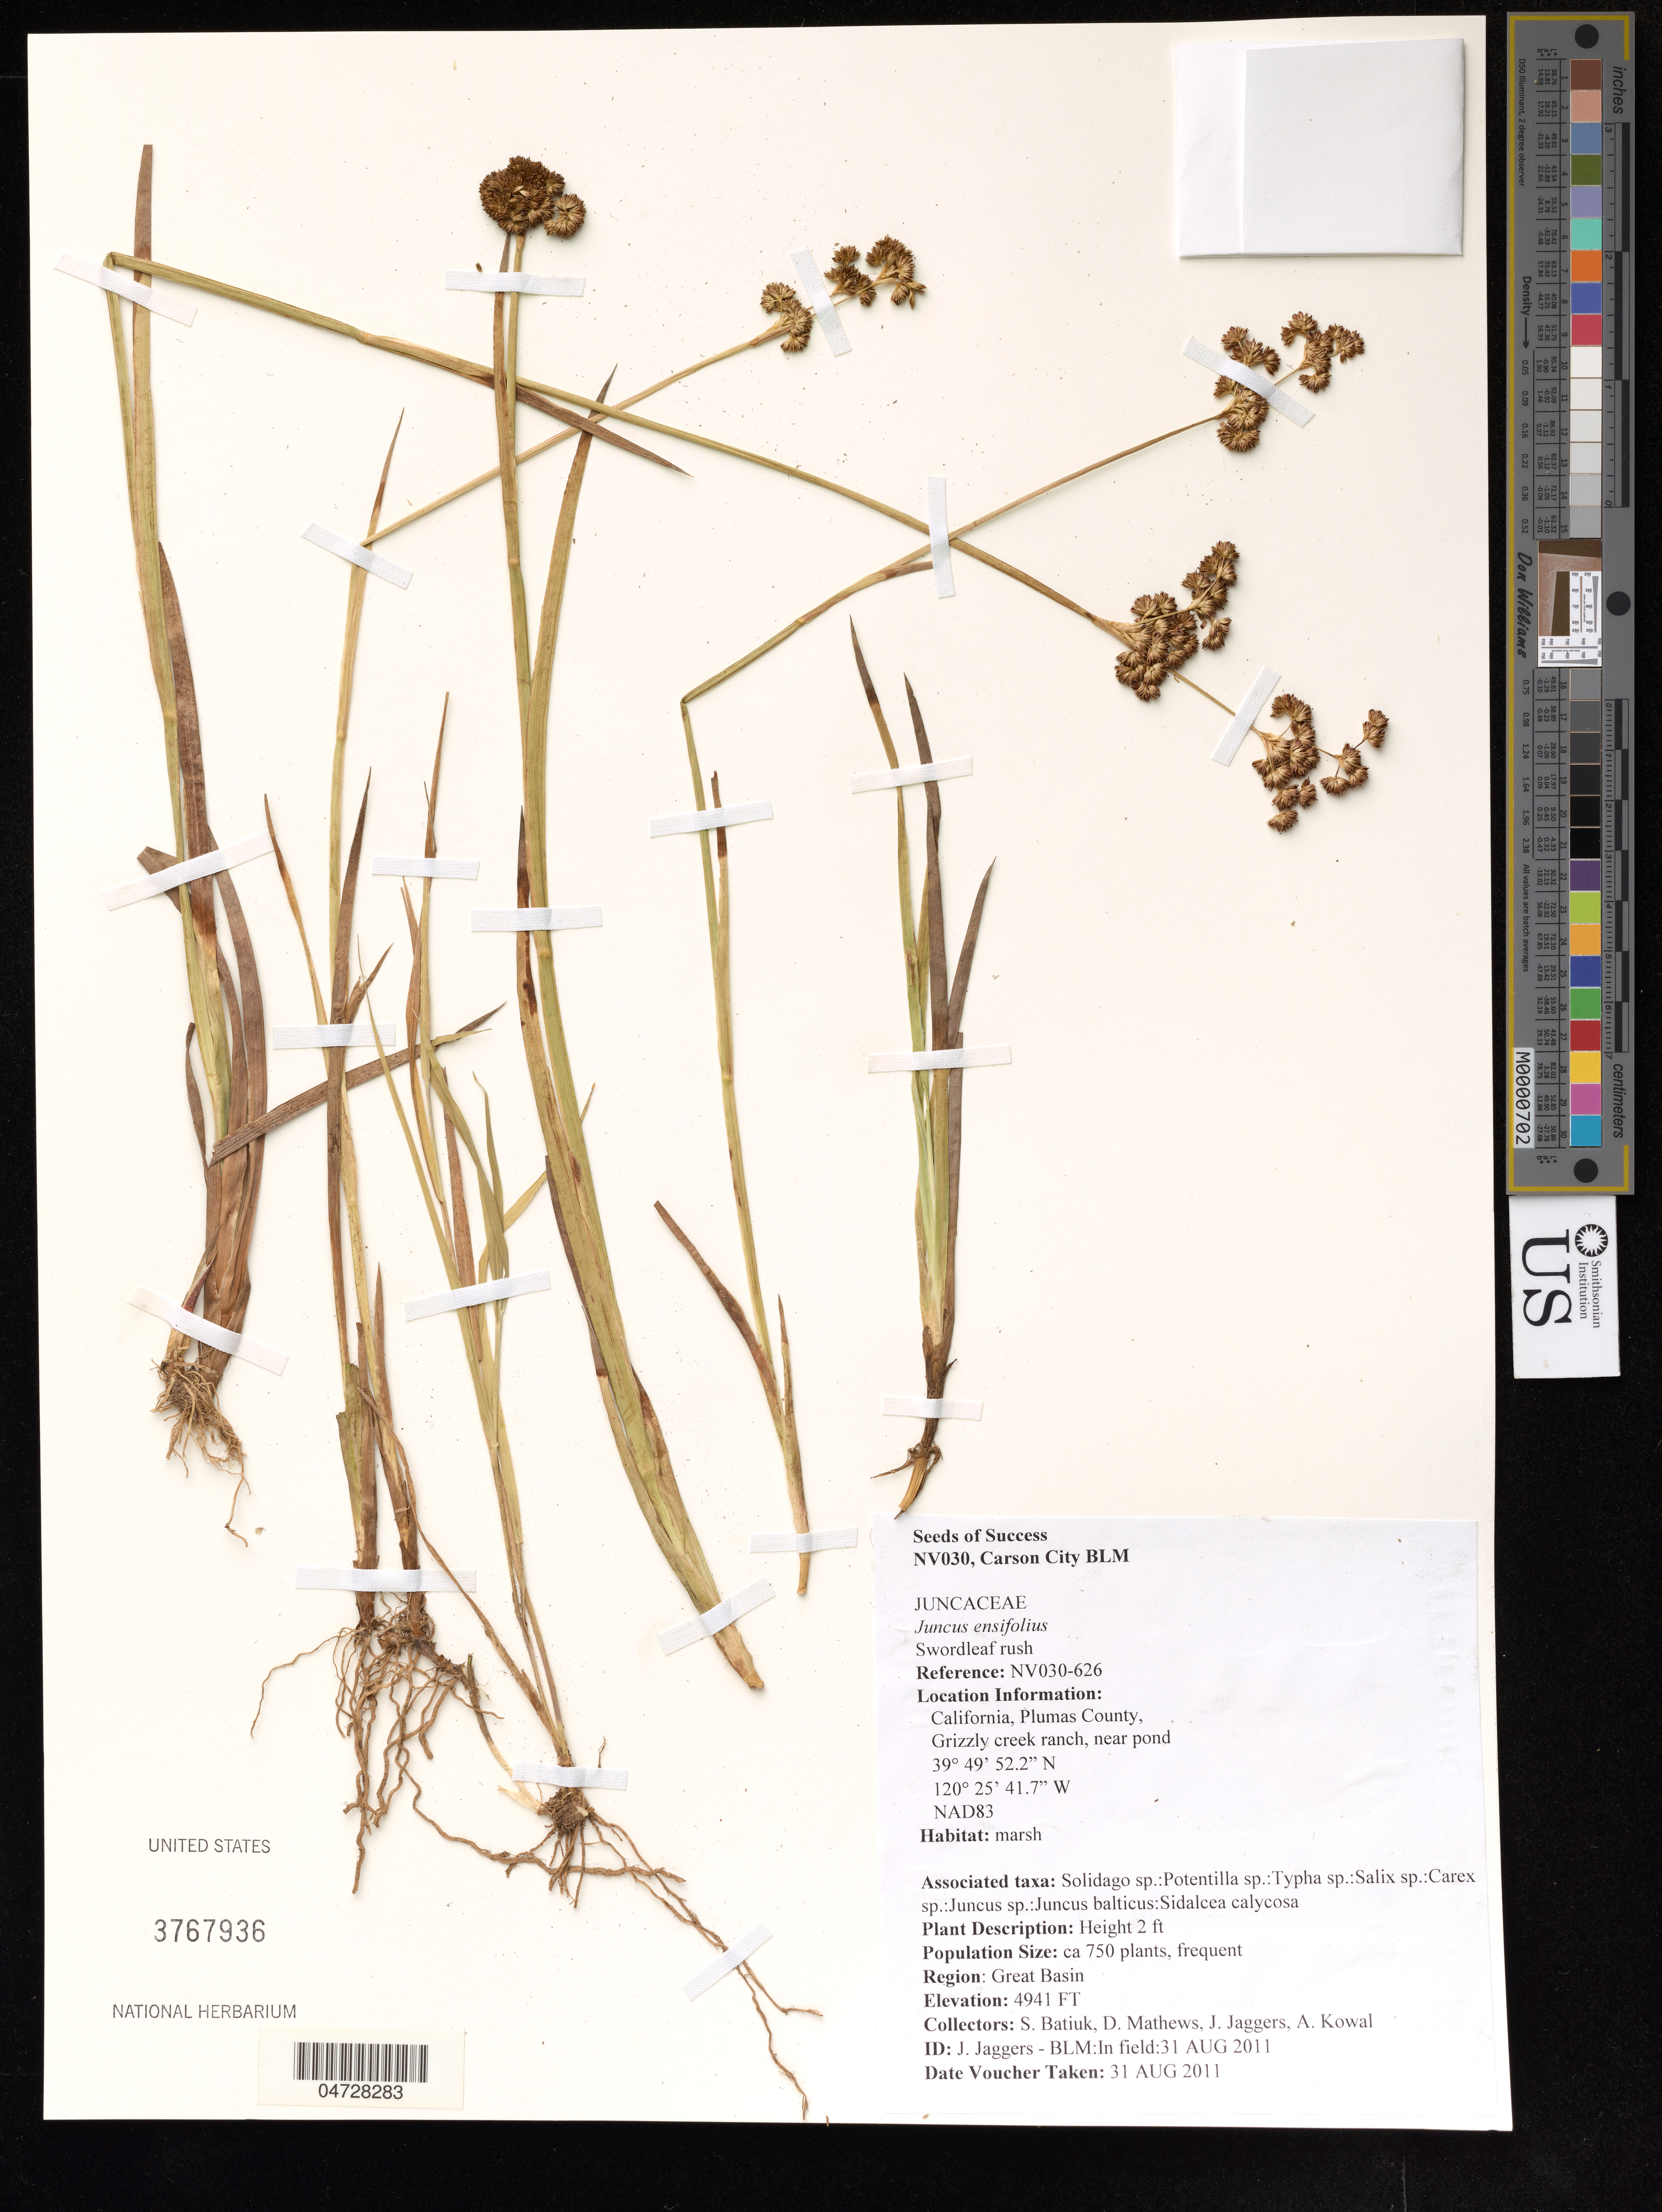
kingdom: Plantae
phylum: Tracheophyta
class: Liliopsida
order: Poales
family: Juncaceae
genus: Juncus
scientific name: Juncus ensifolius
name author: Wikstr.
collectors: S. Batiuk, D. Mathews, J. Jaggers & A. Kowal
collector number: NV030-626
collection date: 2011-08-31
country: United States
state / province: California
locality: Plumas County, Grizzly creek ranch, near pond.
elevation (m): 1506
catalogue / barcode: US 3767936